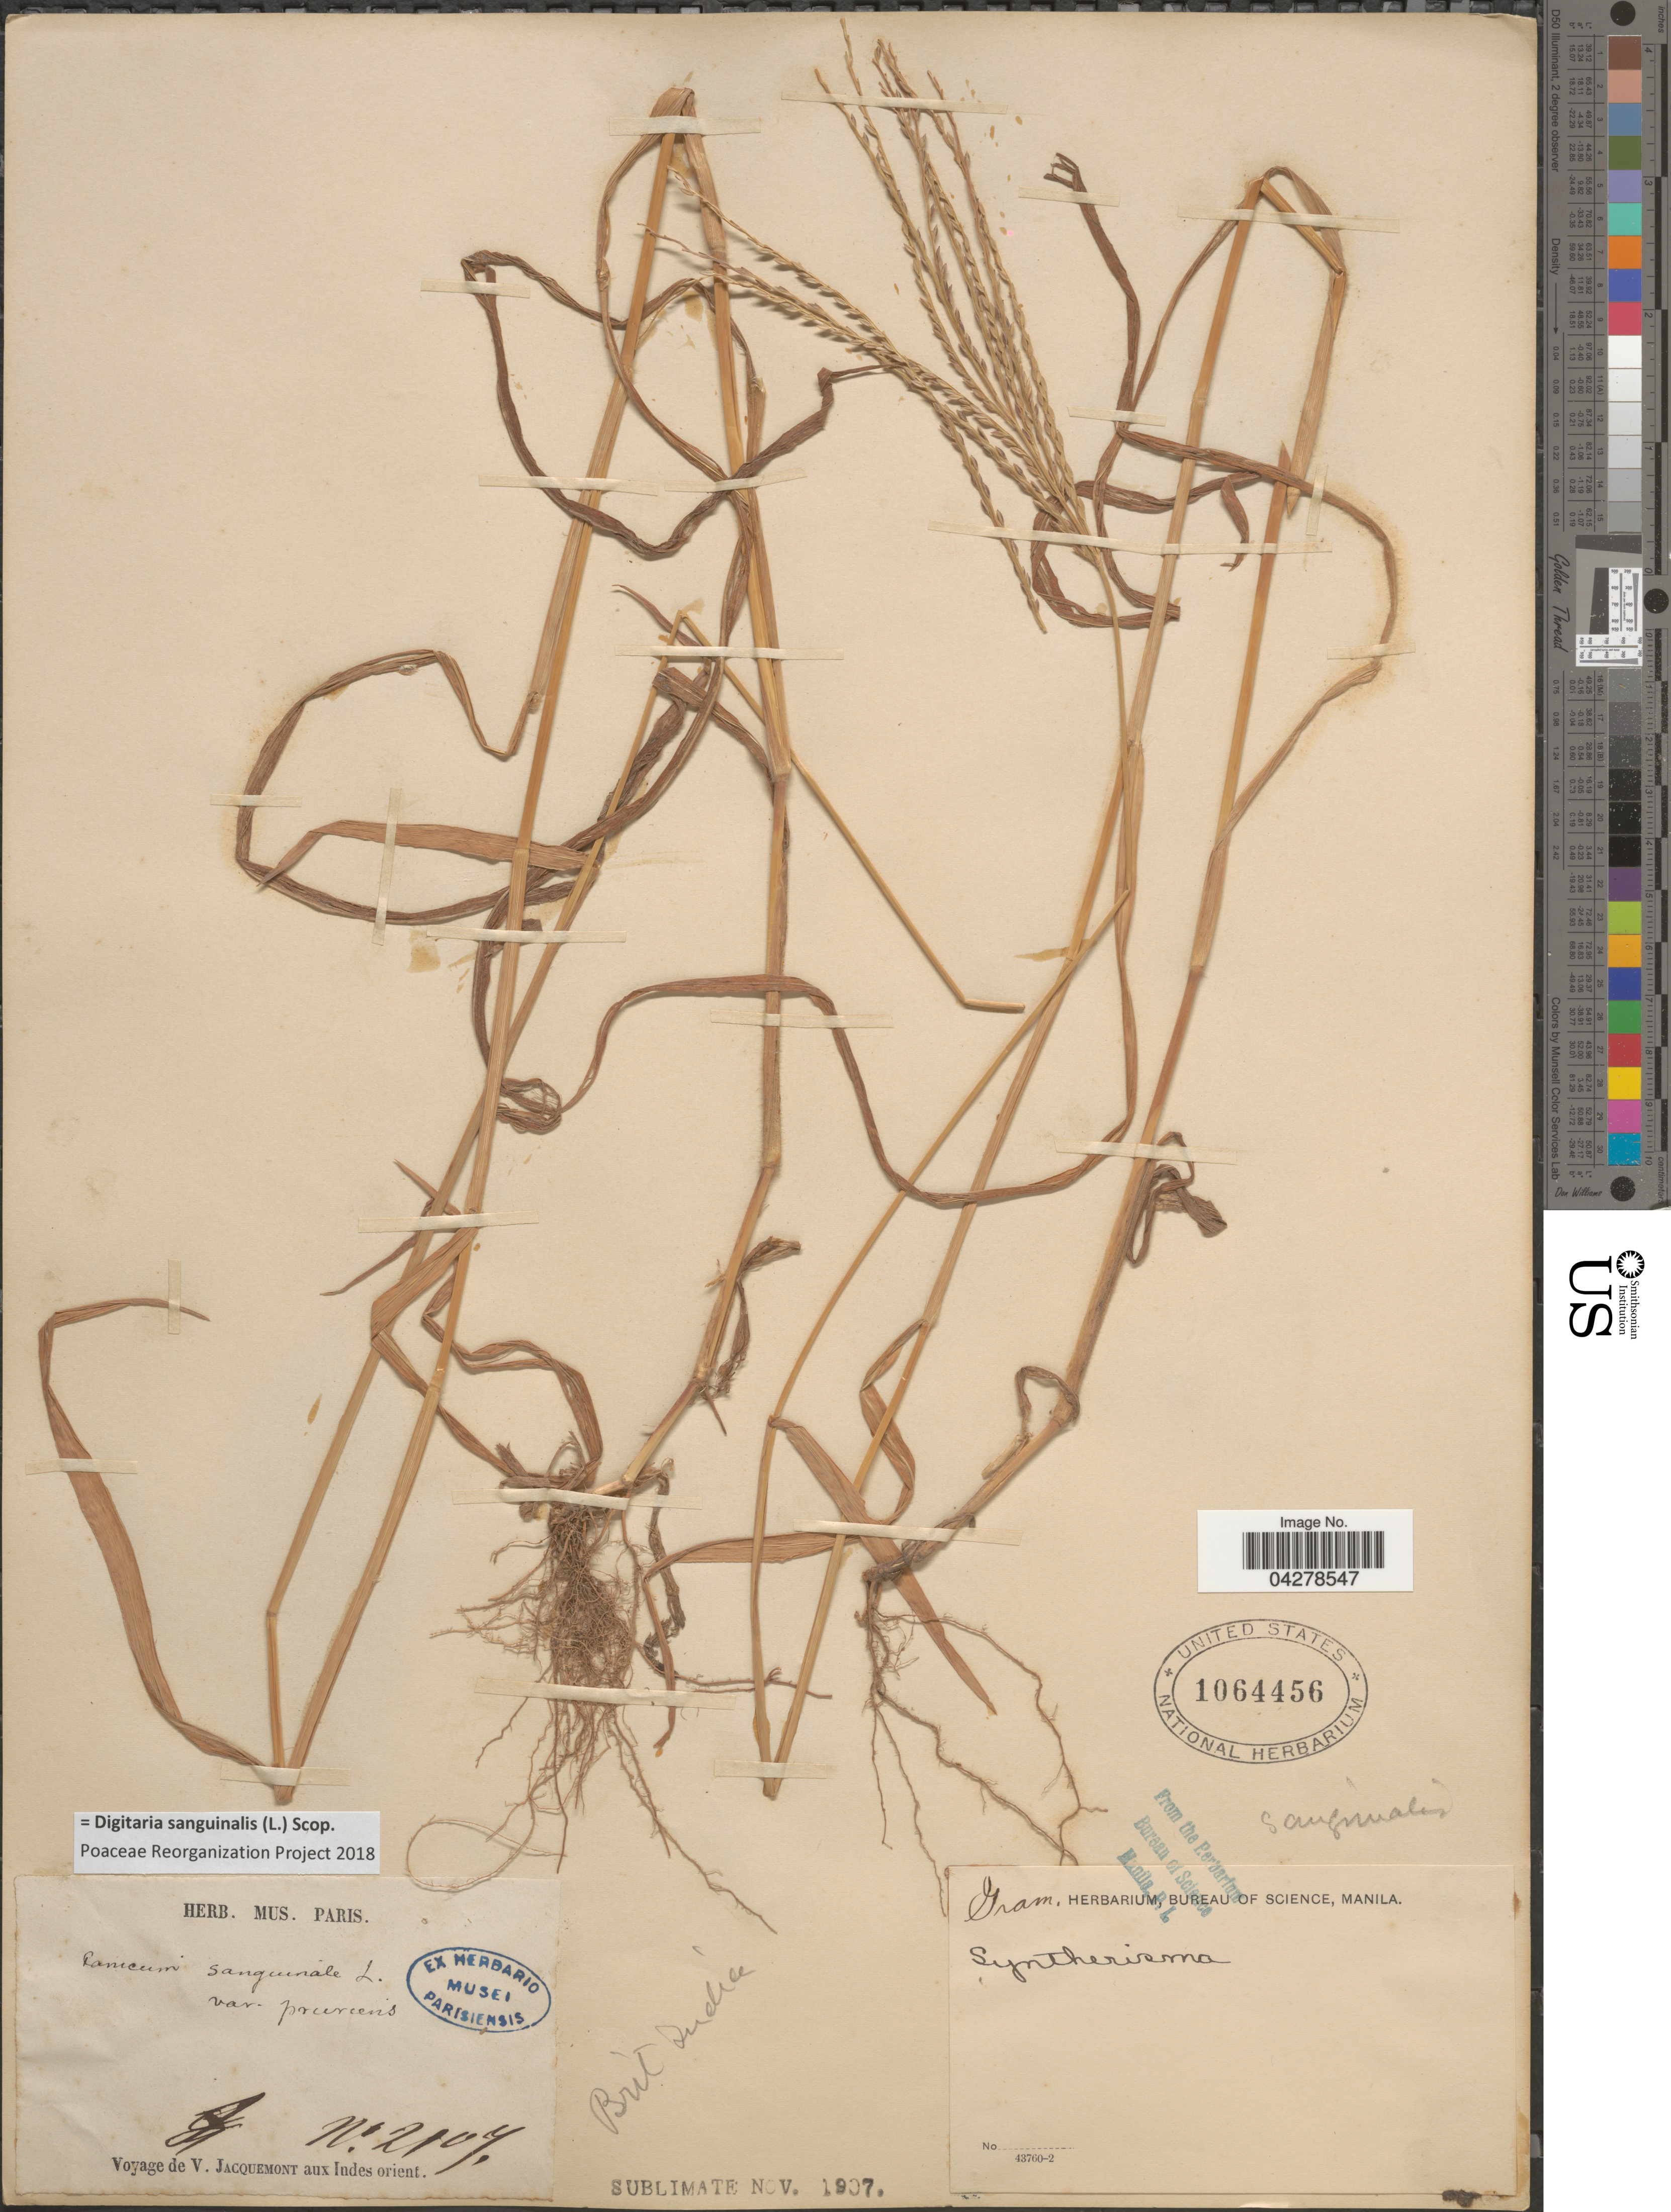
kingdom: Plantae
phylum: Tracheophyta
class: Liliopsida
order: Poales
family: Poaceae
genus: Digitaria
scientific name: Digitaria sanguinalis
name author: (L.) Scop.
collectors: V. Jacquemont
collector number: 2107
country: India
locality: Aux Indes orient. Brit India.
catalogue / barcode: US 1064456